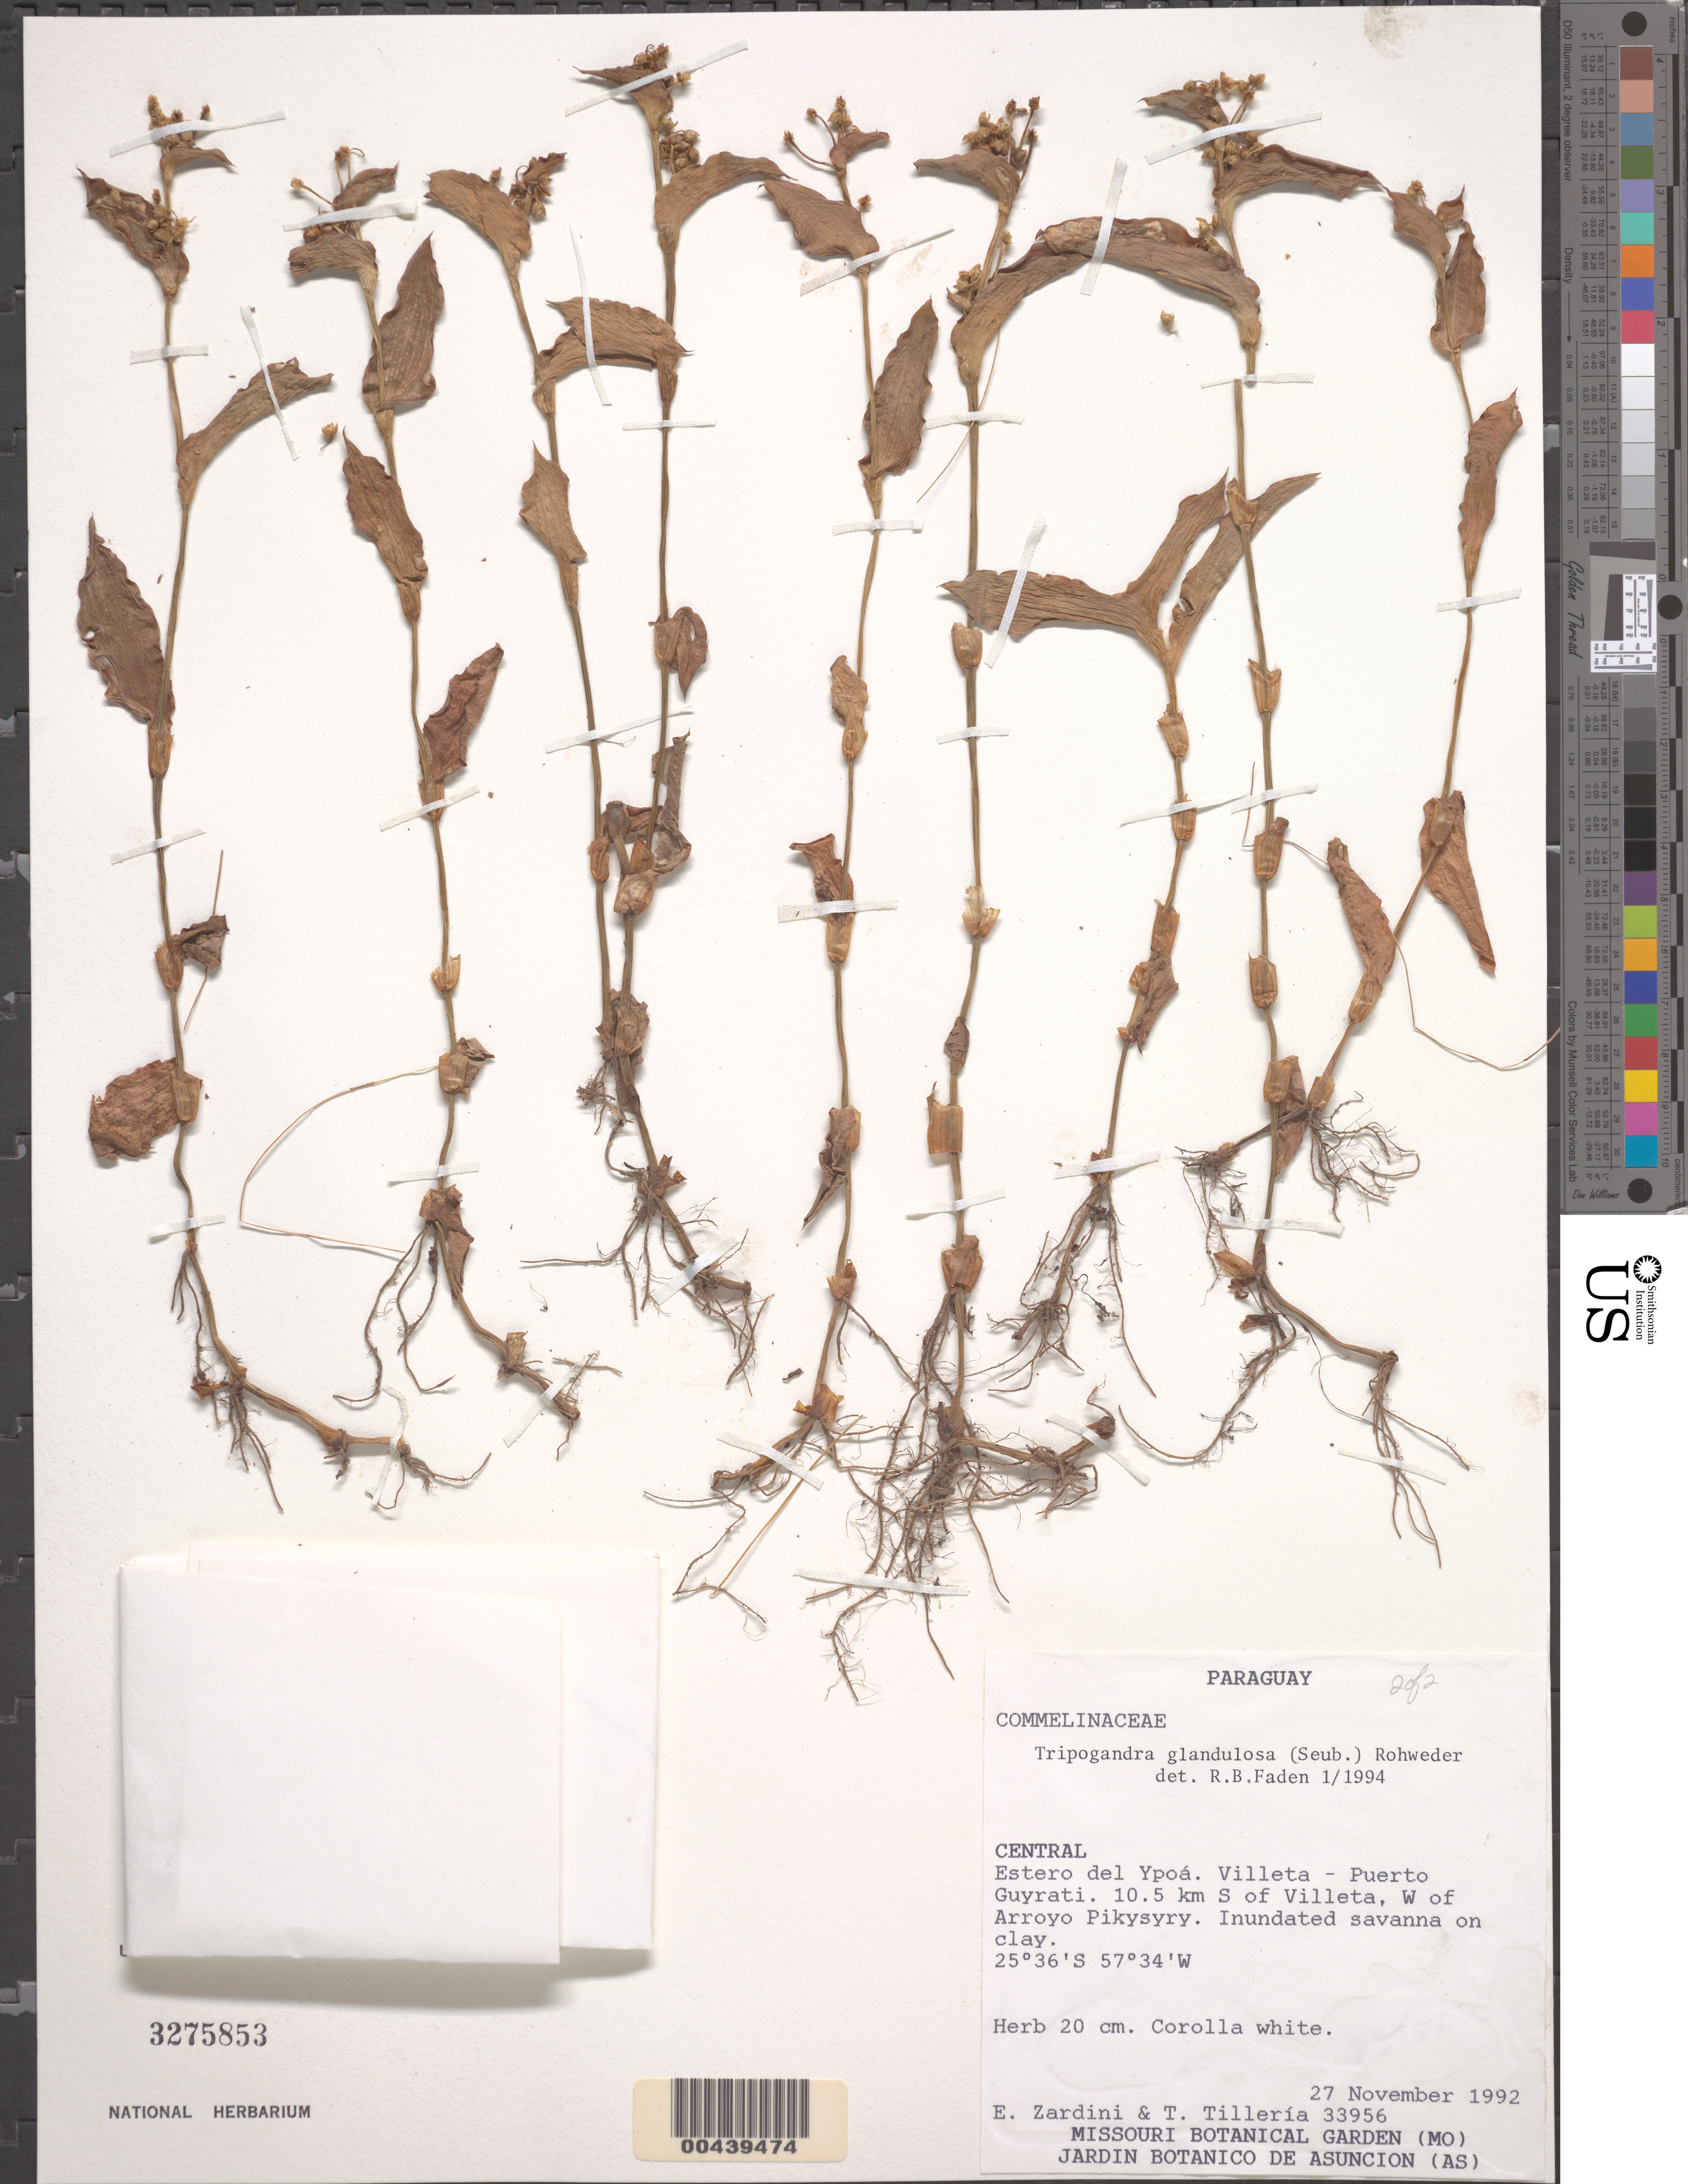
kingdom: Plantae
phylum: Tracheophyta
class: Liliopsida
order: Commelinales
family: Commelinaceae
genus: Tripogandra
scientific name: Tripogandra glandulosa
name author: (Seub.) Rohweder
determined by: Faden, Robert B., (US), Smithsonian Institution - National Museum of Natural History (UNITED STATES)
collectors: E. M. Zardini & T. Tilleria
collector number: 33956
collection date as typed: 27 Nov 1992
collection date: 1992-11-27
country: Paraguay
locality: Estero del ypoa, villeta-puerto guyrati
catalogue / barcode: US 3275853